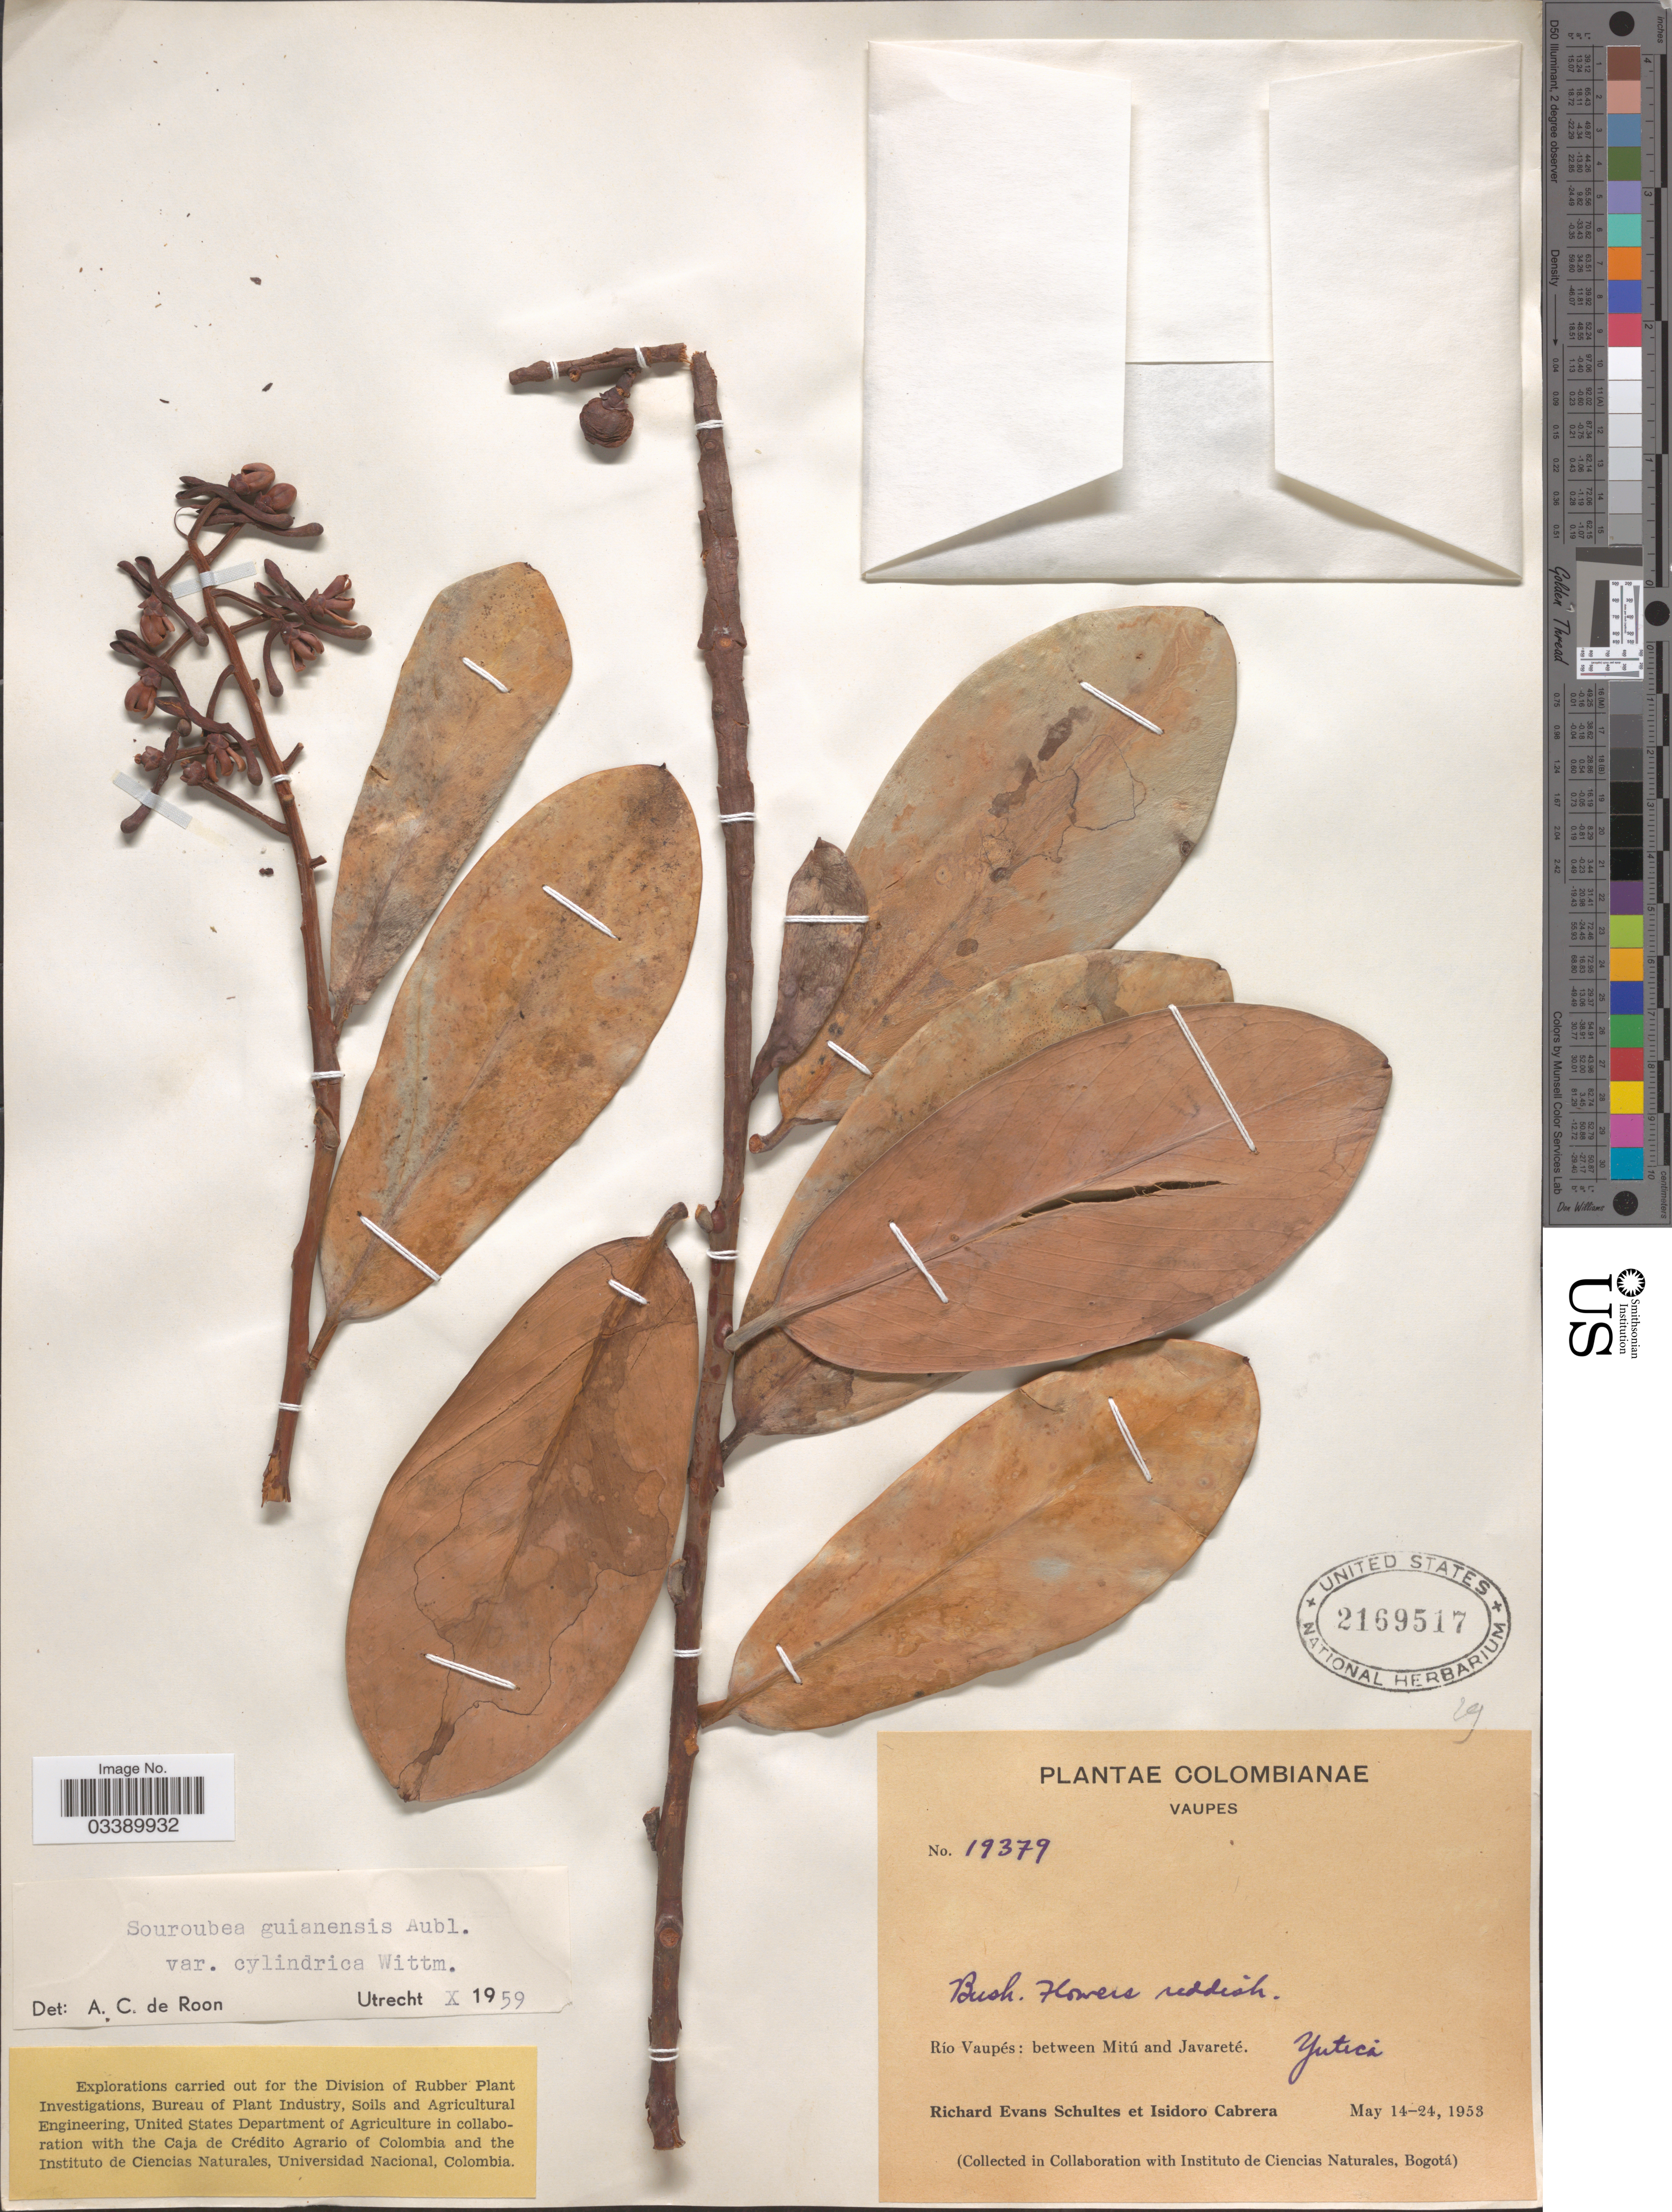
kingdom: Plantae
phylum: Tracheophyta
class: Magnoliopsida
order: Ericales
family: Marcgraviaceae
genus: Souroubea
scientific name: Souroubea guianensis var. cylindrica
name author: (Wittm.) de Roon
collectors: R. E. Schultes & I. Cabrera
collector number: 19379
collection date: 1953-05-14/1953-05-24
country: Colombia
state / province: Vaupés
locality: Río Vaupés: between Mitú and Javareté. Yutica.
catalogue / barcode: US 2169517